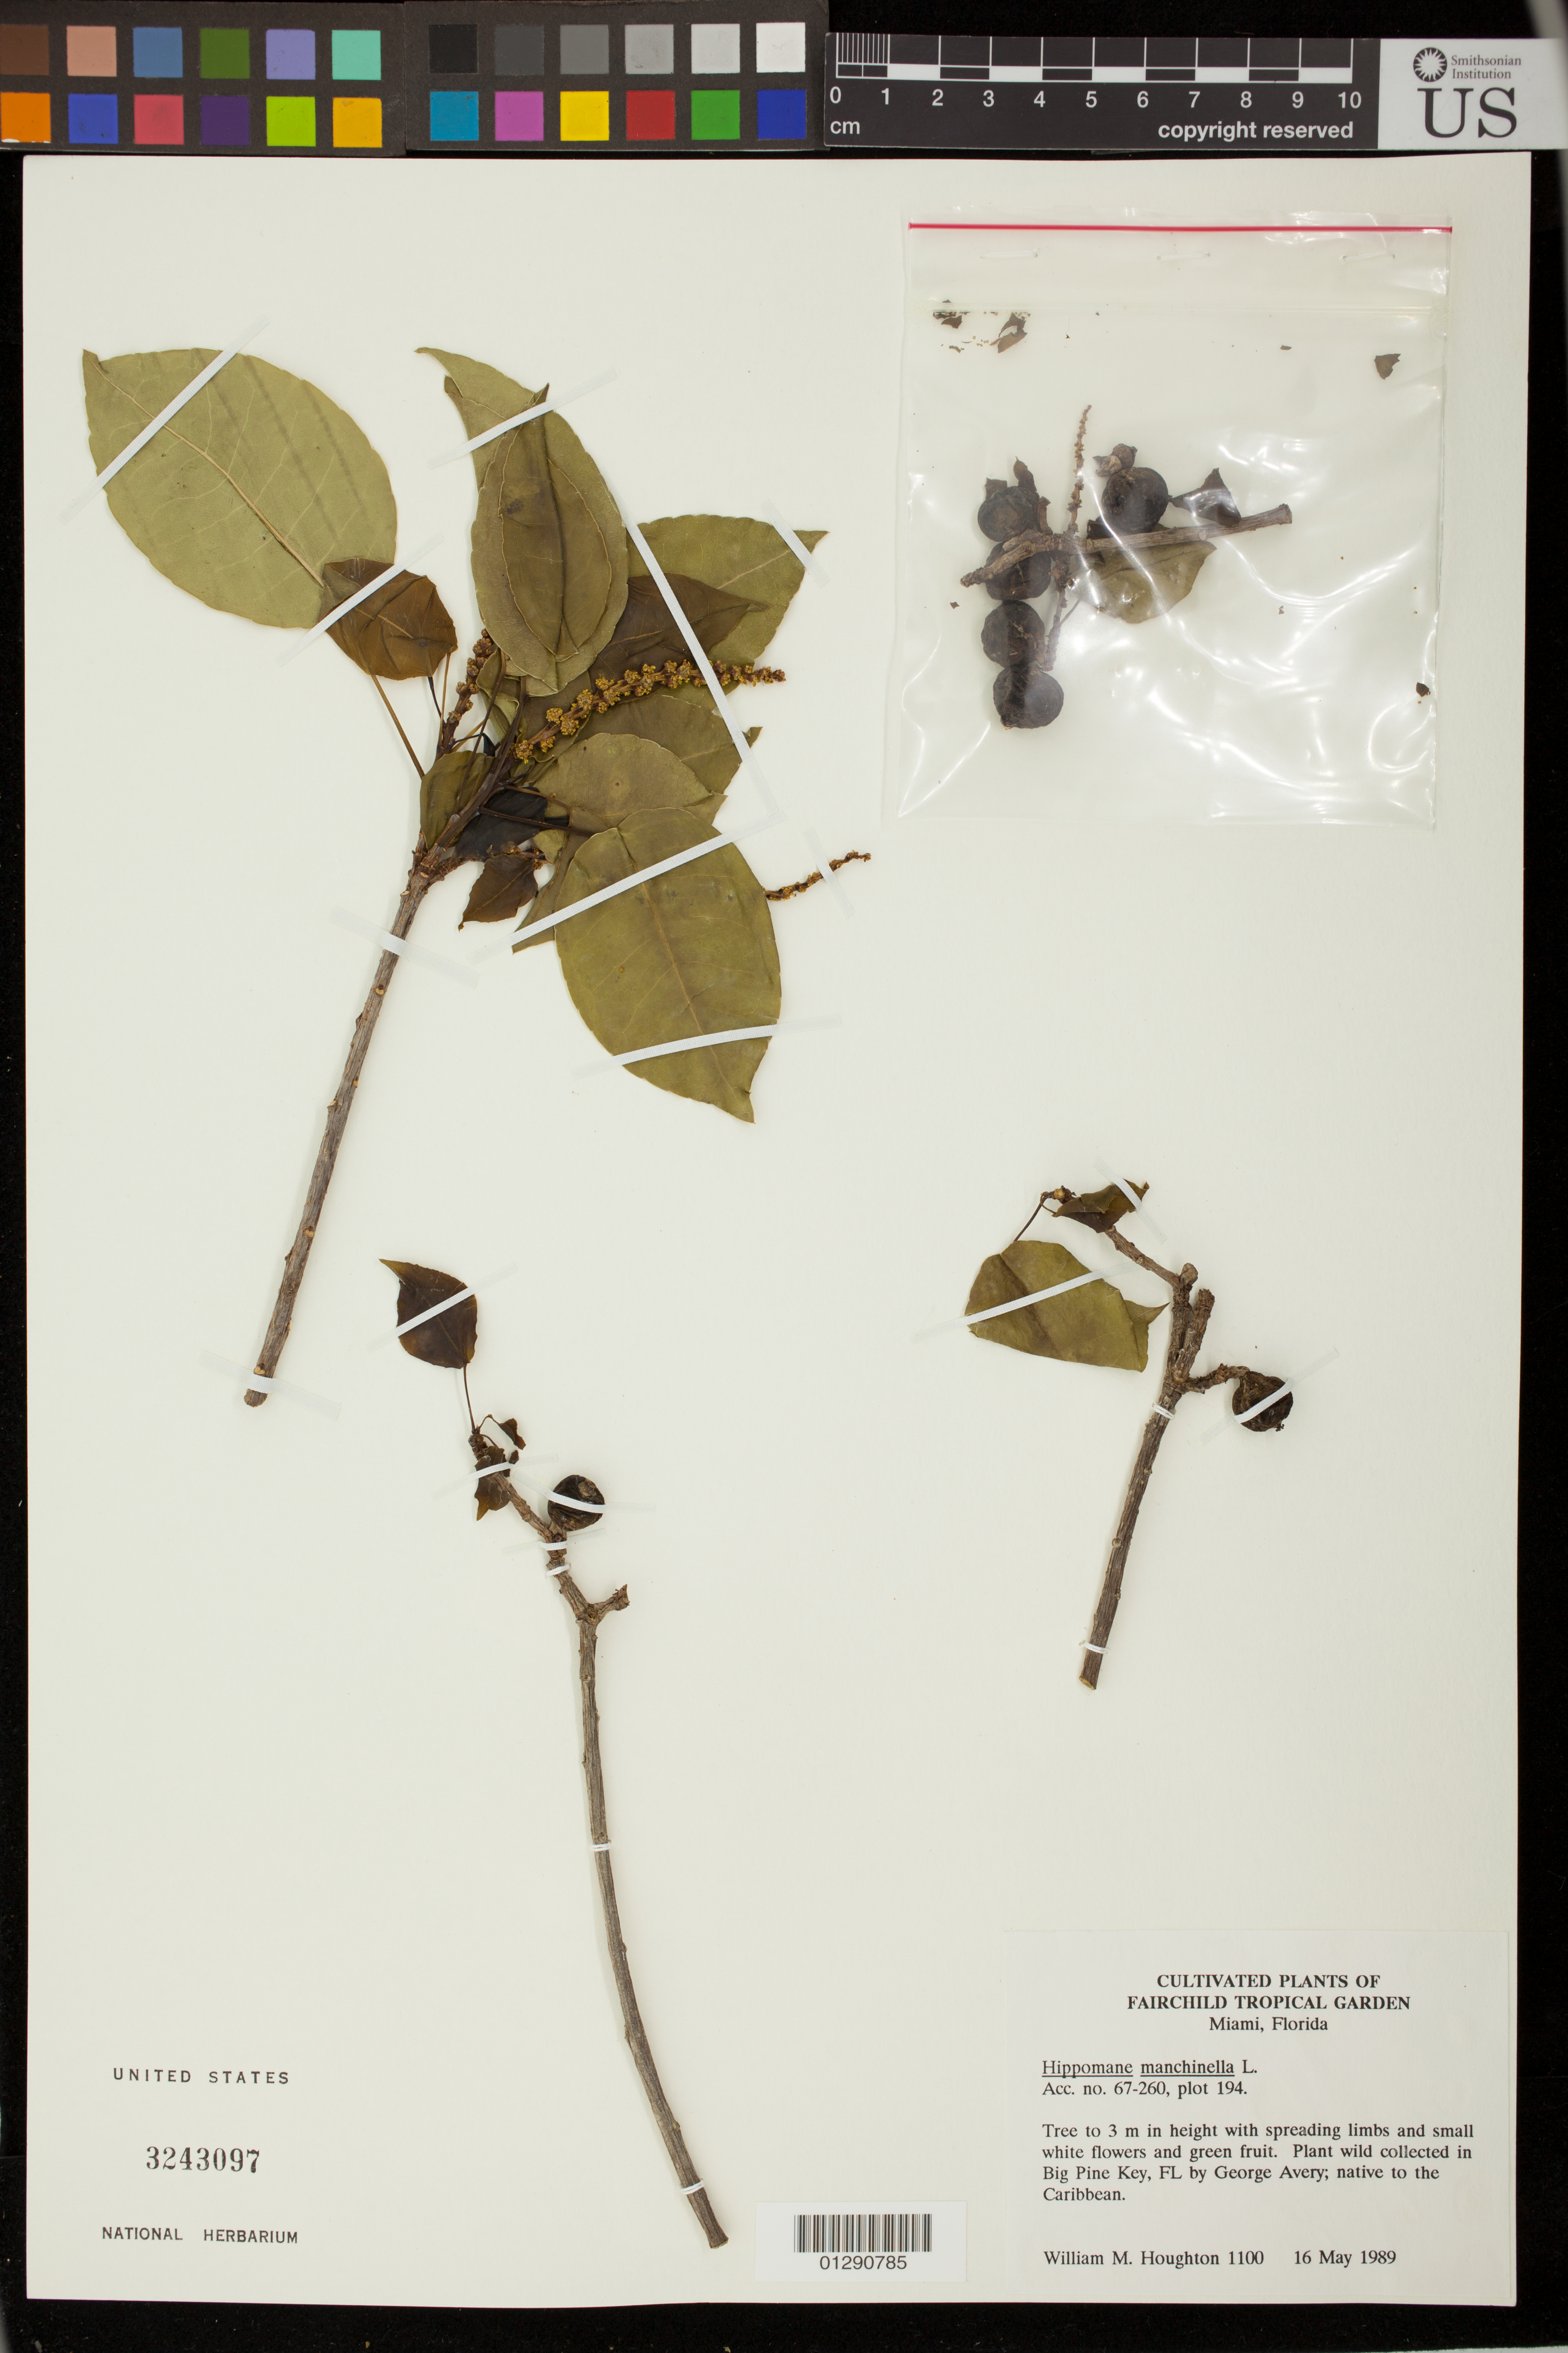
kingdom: Plantae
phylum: Tracheophyta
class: Magnoliopsida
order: Malpighiales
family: Euphorbiaceae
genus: Hippomane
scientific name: Hippomane mancinella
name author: L.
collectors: W. Houghton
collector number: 1100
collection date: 1989-05-16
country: United States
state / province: Florida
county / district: Monroe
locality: Big Pine Key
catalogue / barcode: US 3243097